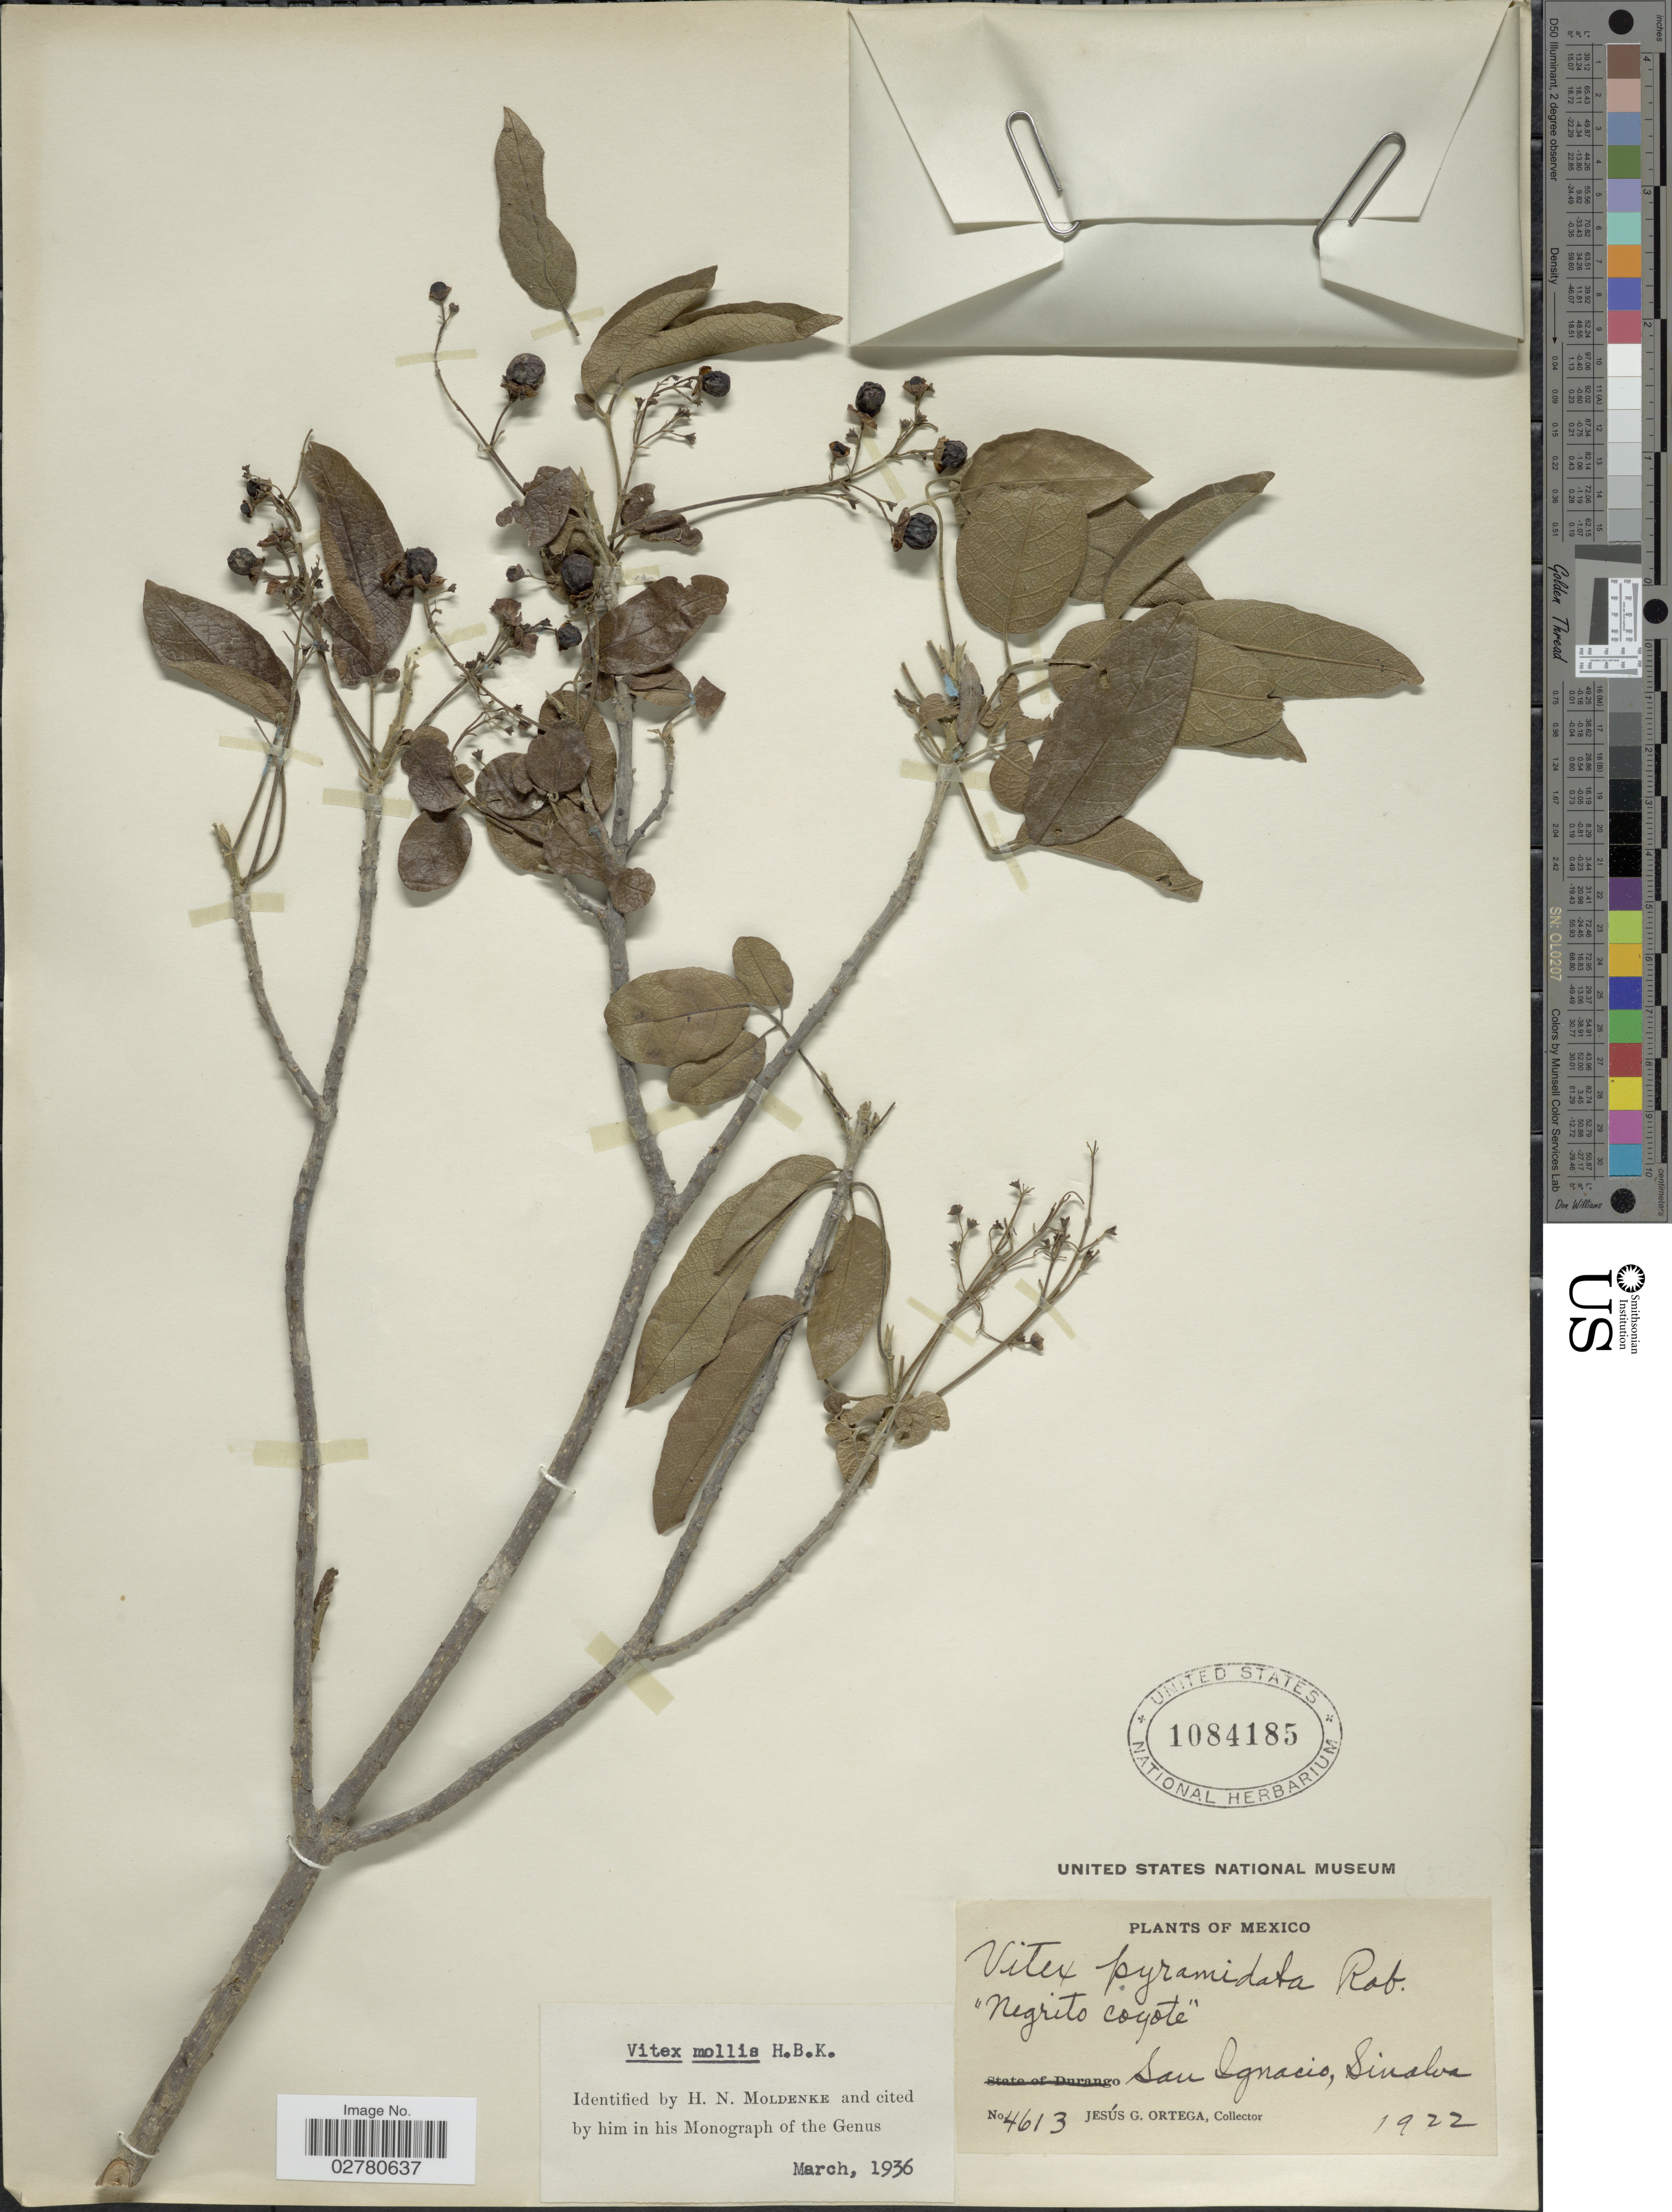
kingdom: Plantae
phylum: Tracheophyta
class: Magnoliopsida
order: Lamiales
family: Lamiaceae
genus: Vitex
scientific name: Vitex mollis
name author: Kunth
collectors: J. Ortega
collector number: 4613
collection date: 1922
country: Mexico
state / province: Sinaloa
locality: San Ignacio, Sinaloa.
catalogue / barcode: US 1084185